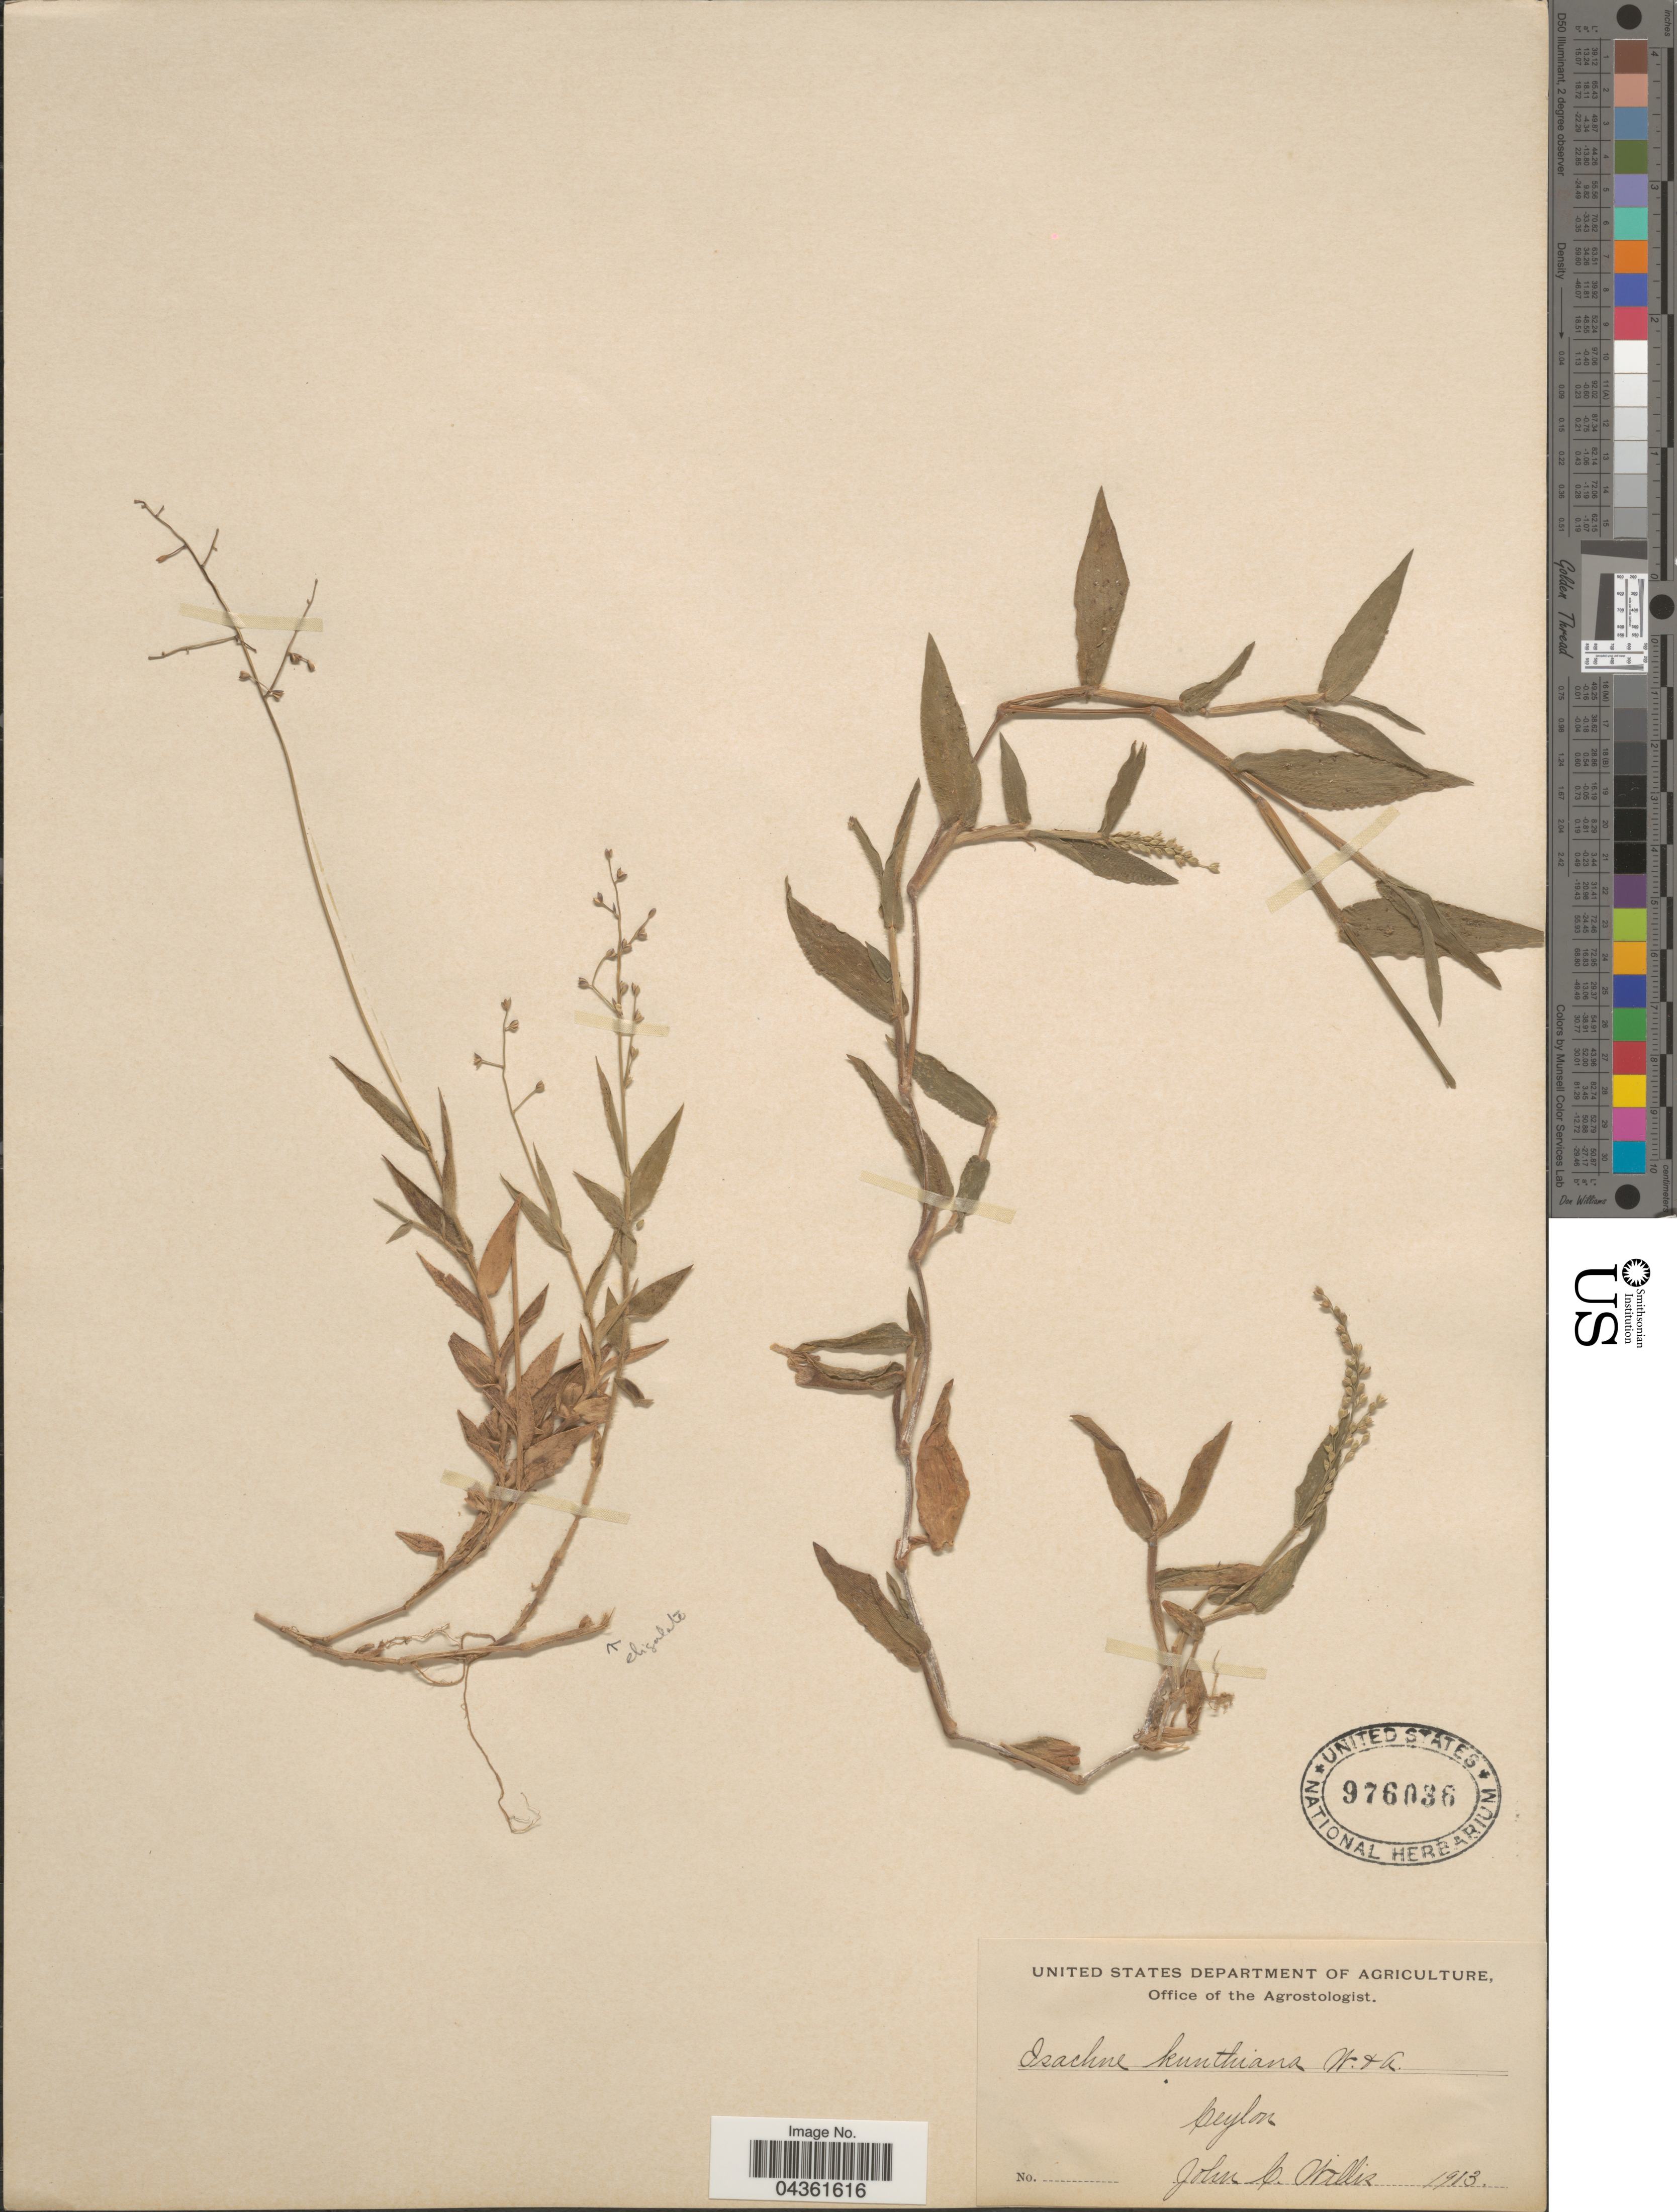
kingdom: Plantae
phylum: Tracheophyta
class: Liliopsida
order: Poales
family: Poaceae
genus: Isachne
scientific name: Isachne kunthiana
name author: (Wight & Arn. ex Steud.) Miq.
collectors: J. Willis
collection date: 1913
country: Sri Lanka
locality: Ceylon.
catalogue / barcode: US 976036